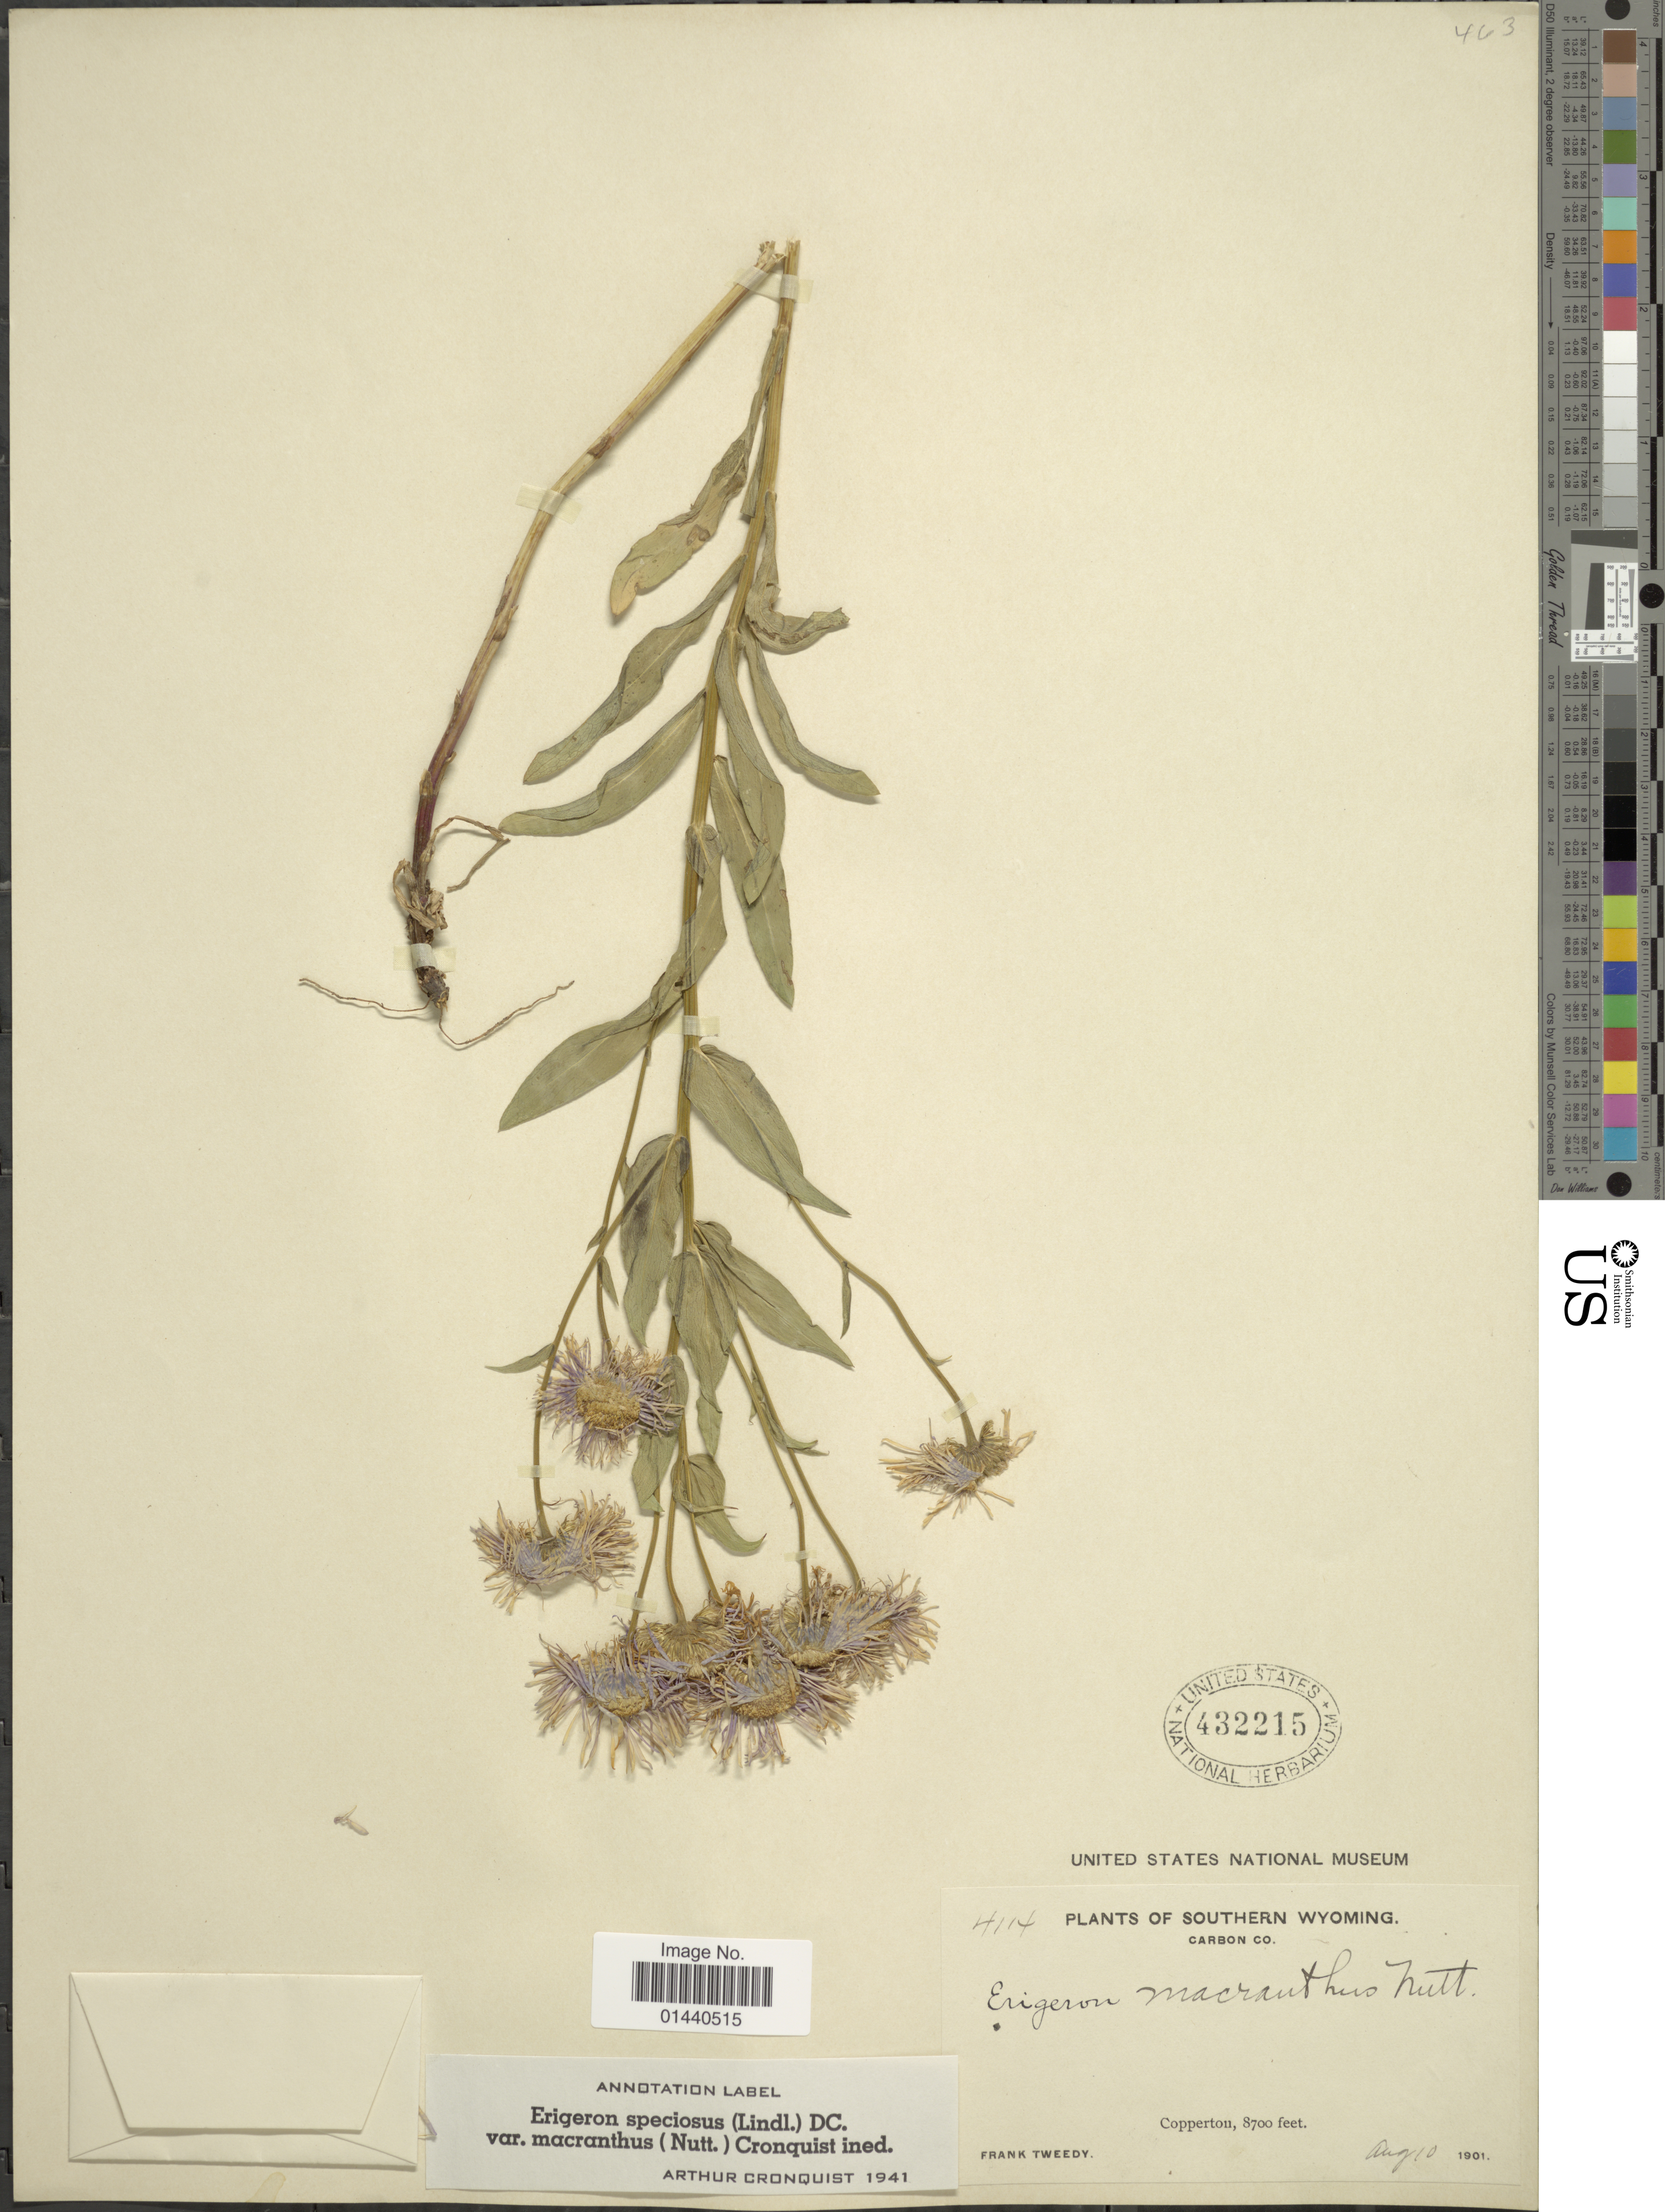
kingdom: Plantae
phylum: Tracheophyta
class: Magnoliopsida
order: Asterales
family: Asteraceae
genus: Erigeron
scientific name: Erigeron speciosus var. macranthus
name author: (Nutt.) Cronq.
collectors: F. Tweedy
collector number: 4114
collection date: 1901-08-10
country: United States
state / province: Wyoming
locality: Southern Wyoming. Carbon Co. Copperton.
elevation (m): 2652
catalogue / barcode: US 432215